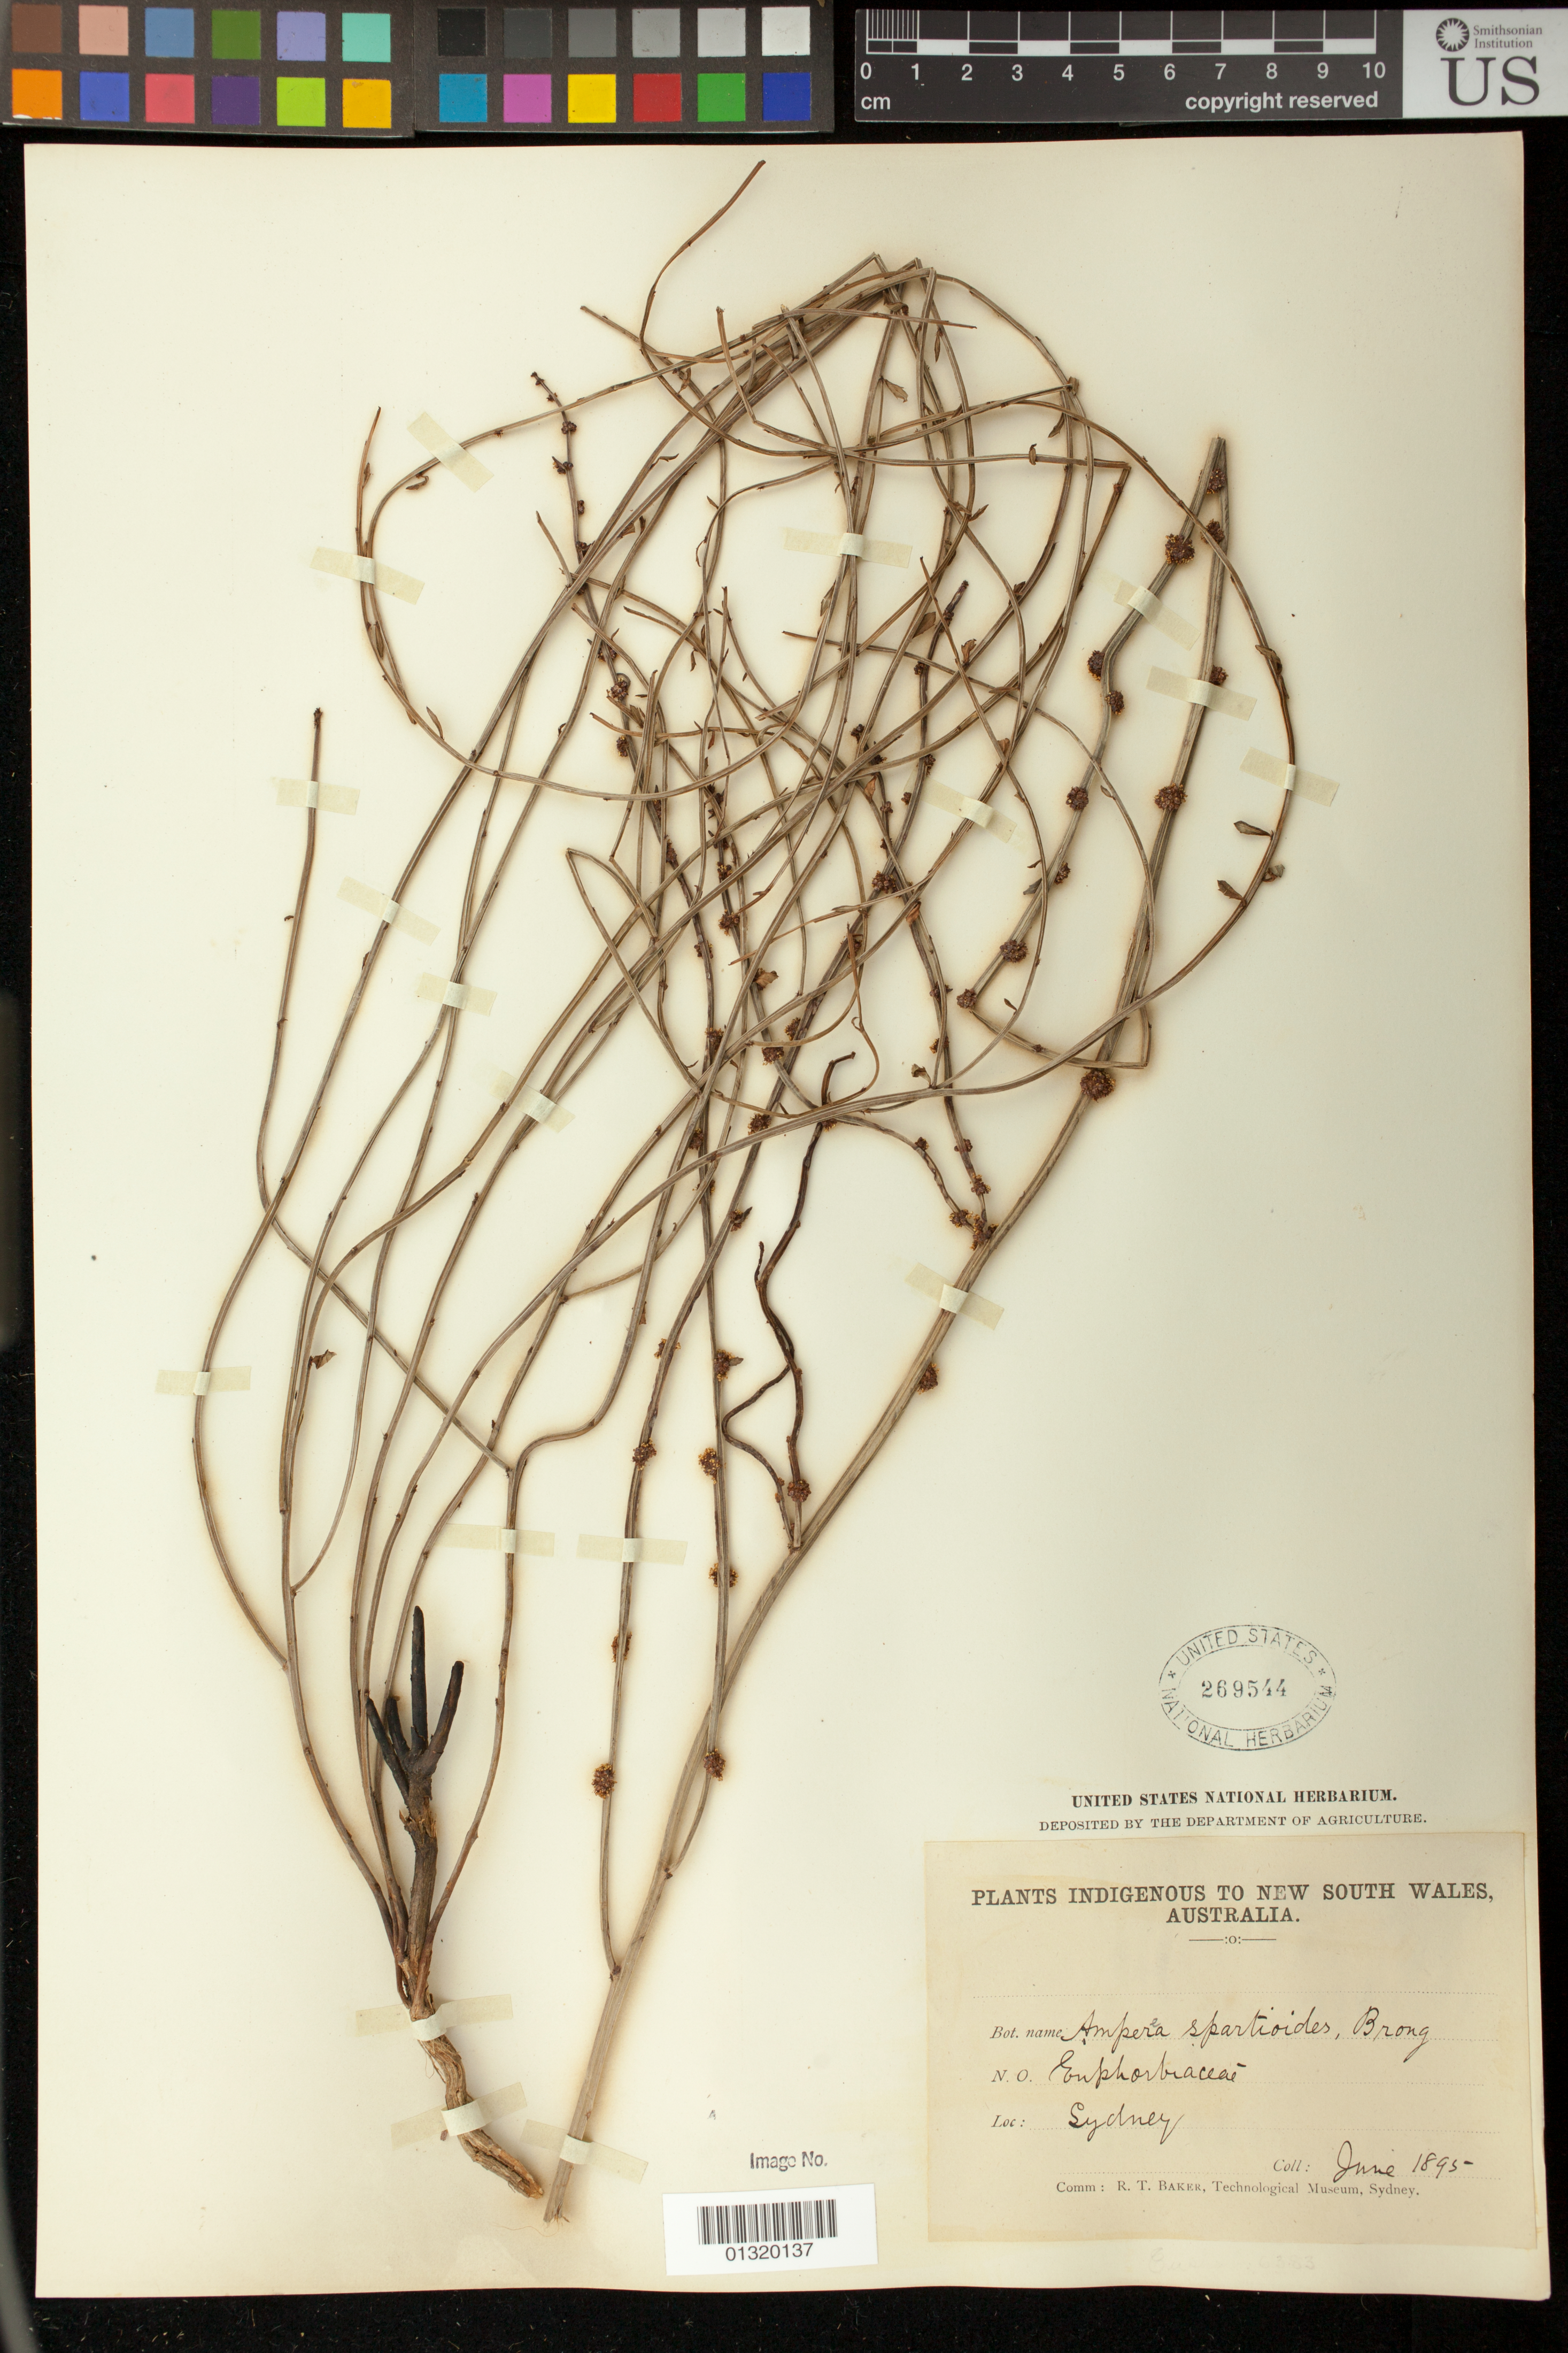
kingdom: Plantae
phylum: Tracheophyta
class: Magnoliopsida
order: Malpighiales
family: Euphorbiaceae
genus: Amperea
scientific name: Amperea xiphoclada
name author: Druce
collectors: R. T. Baker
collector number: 1895-06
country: Australia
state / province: New South Wales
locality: Sydney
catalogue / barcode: US 269544